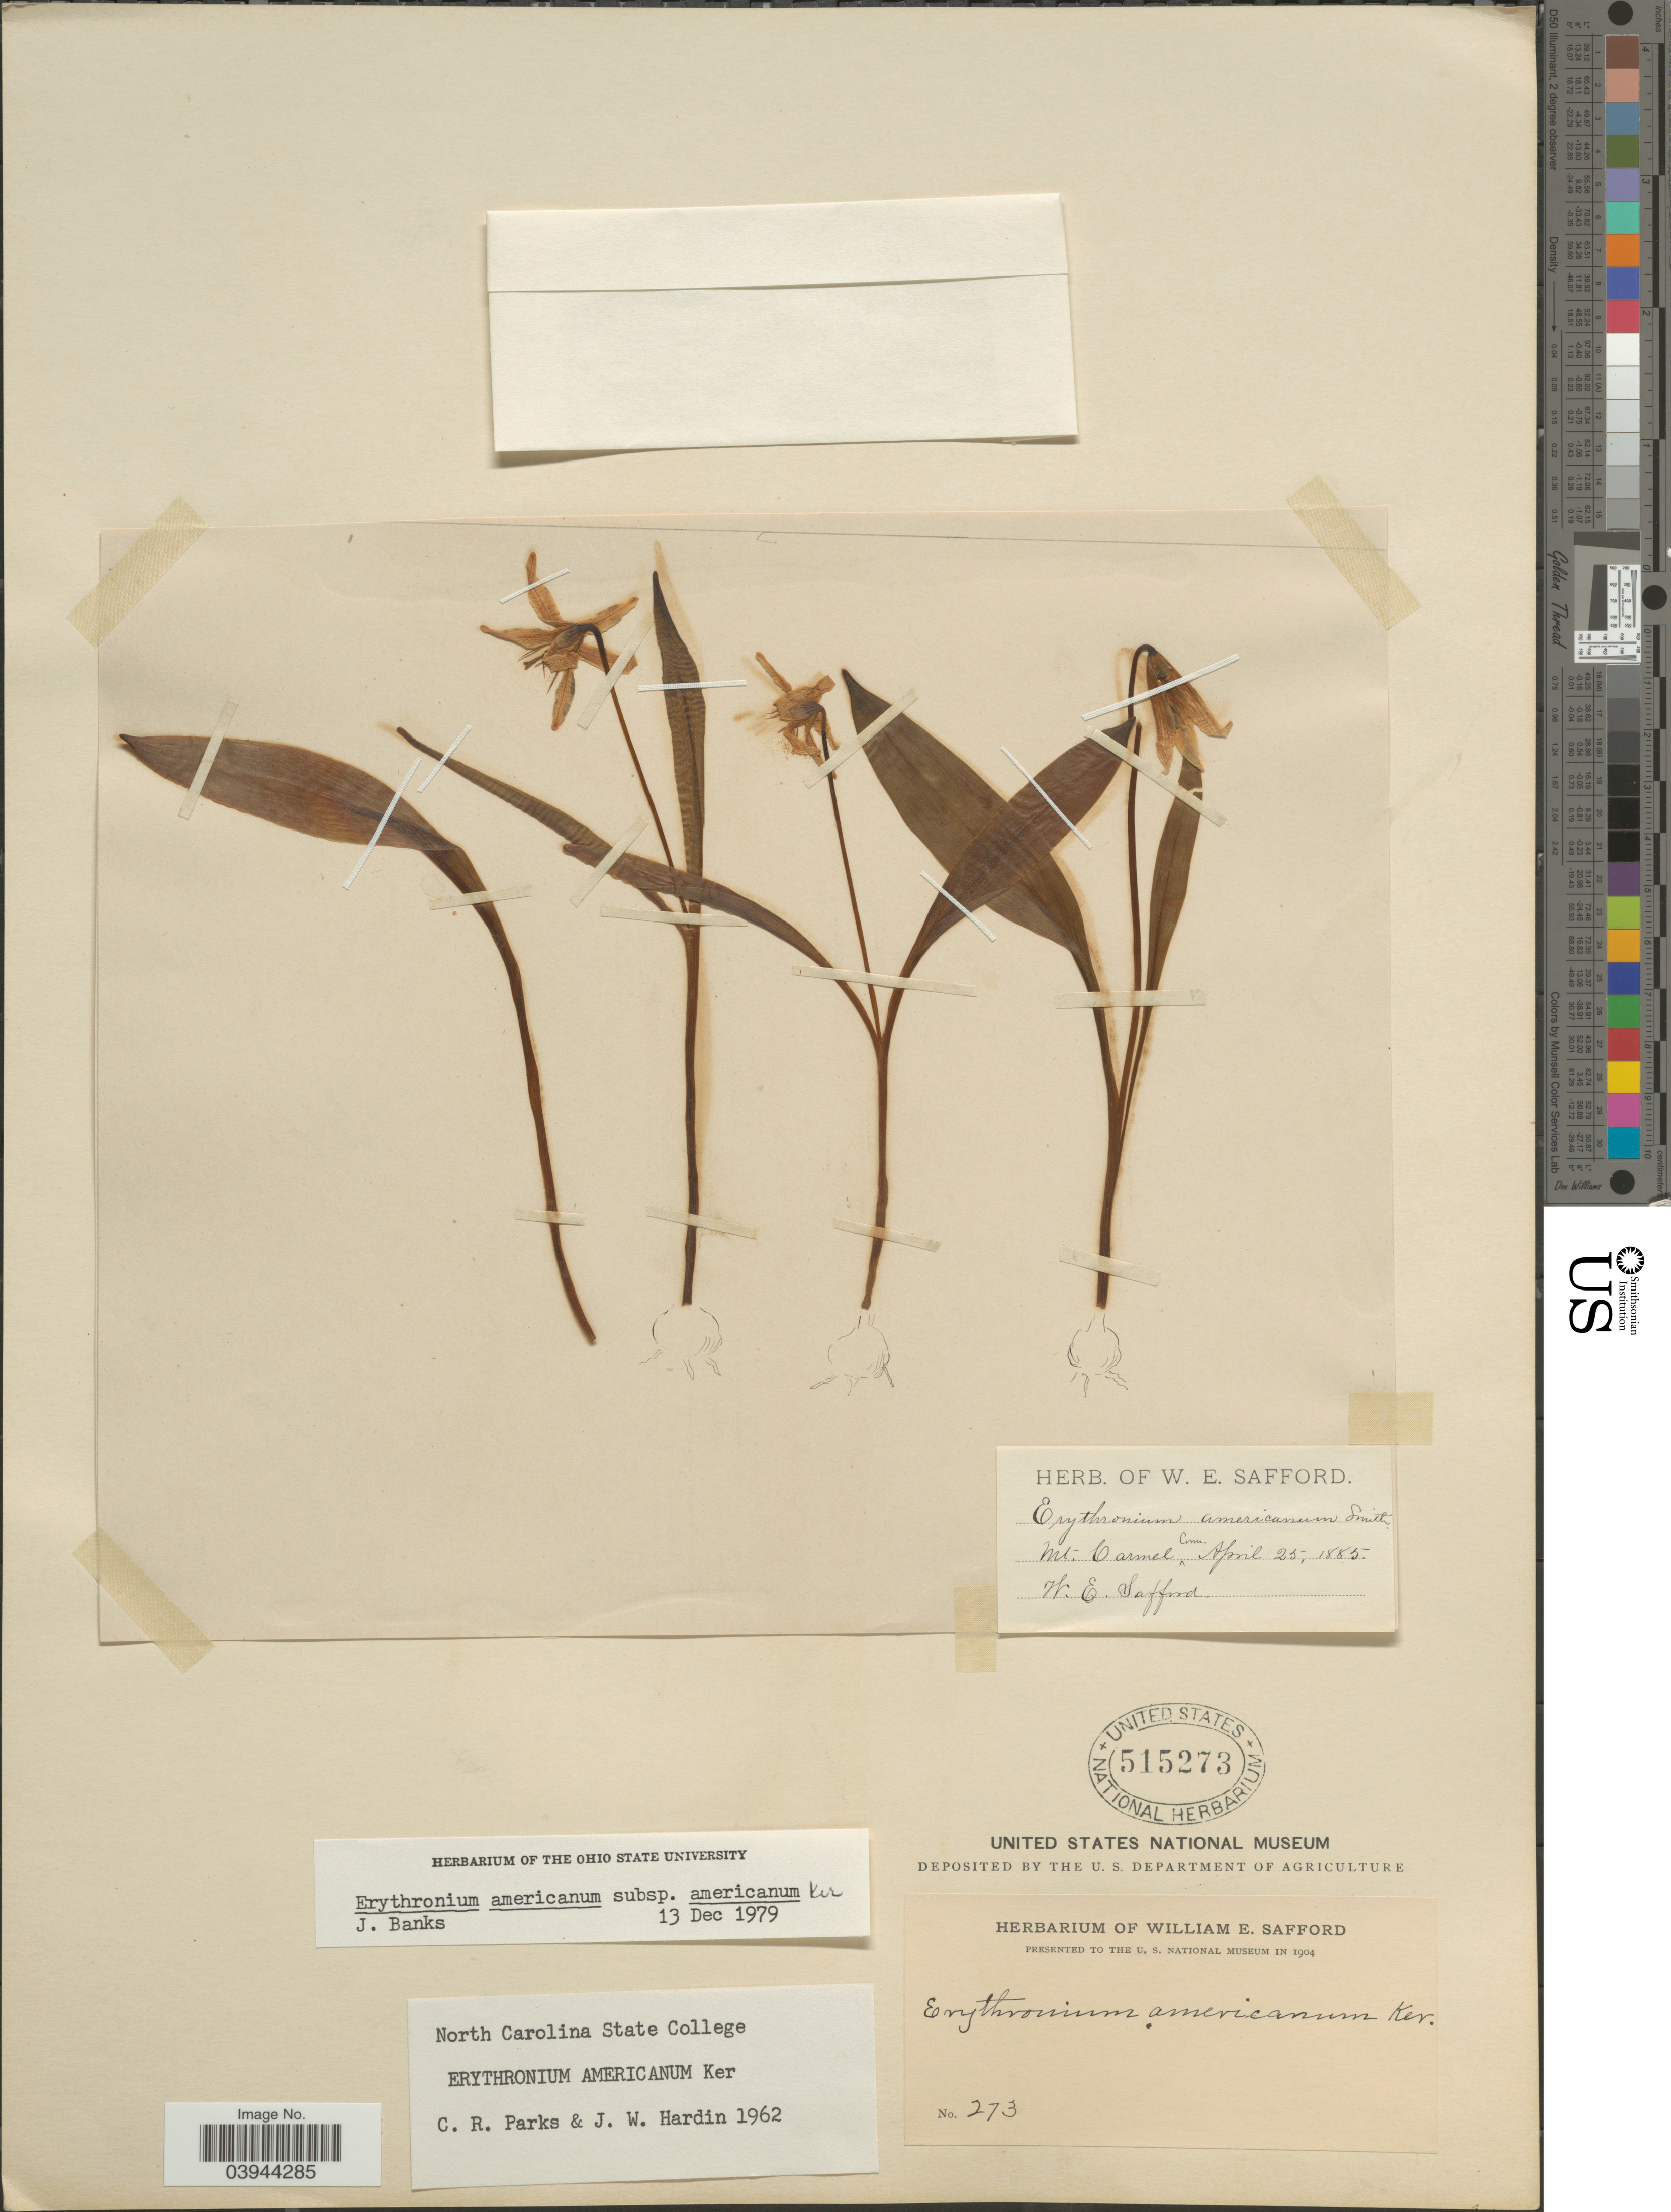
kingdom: Plantae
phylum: Tracheophyta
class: Liliopsida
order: Liliales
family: Liliaceae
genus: Erythronium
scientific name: Erythronium americanum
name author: Ker Gawl.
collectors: W. E. Safford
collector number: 273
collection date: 1885-04-25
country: United States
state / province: Connecticut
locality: Mt. Carmel.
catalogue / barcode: US 515273